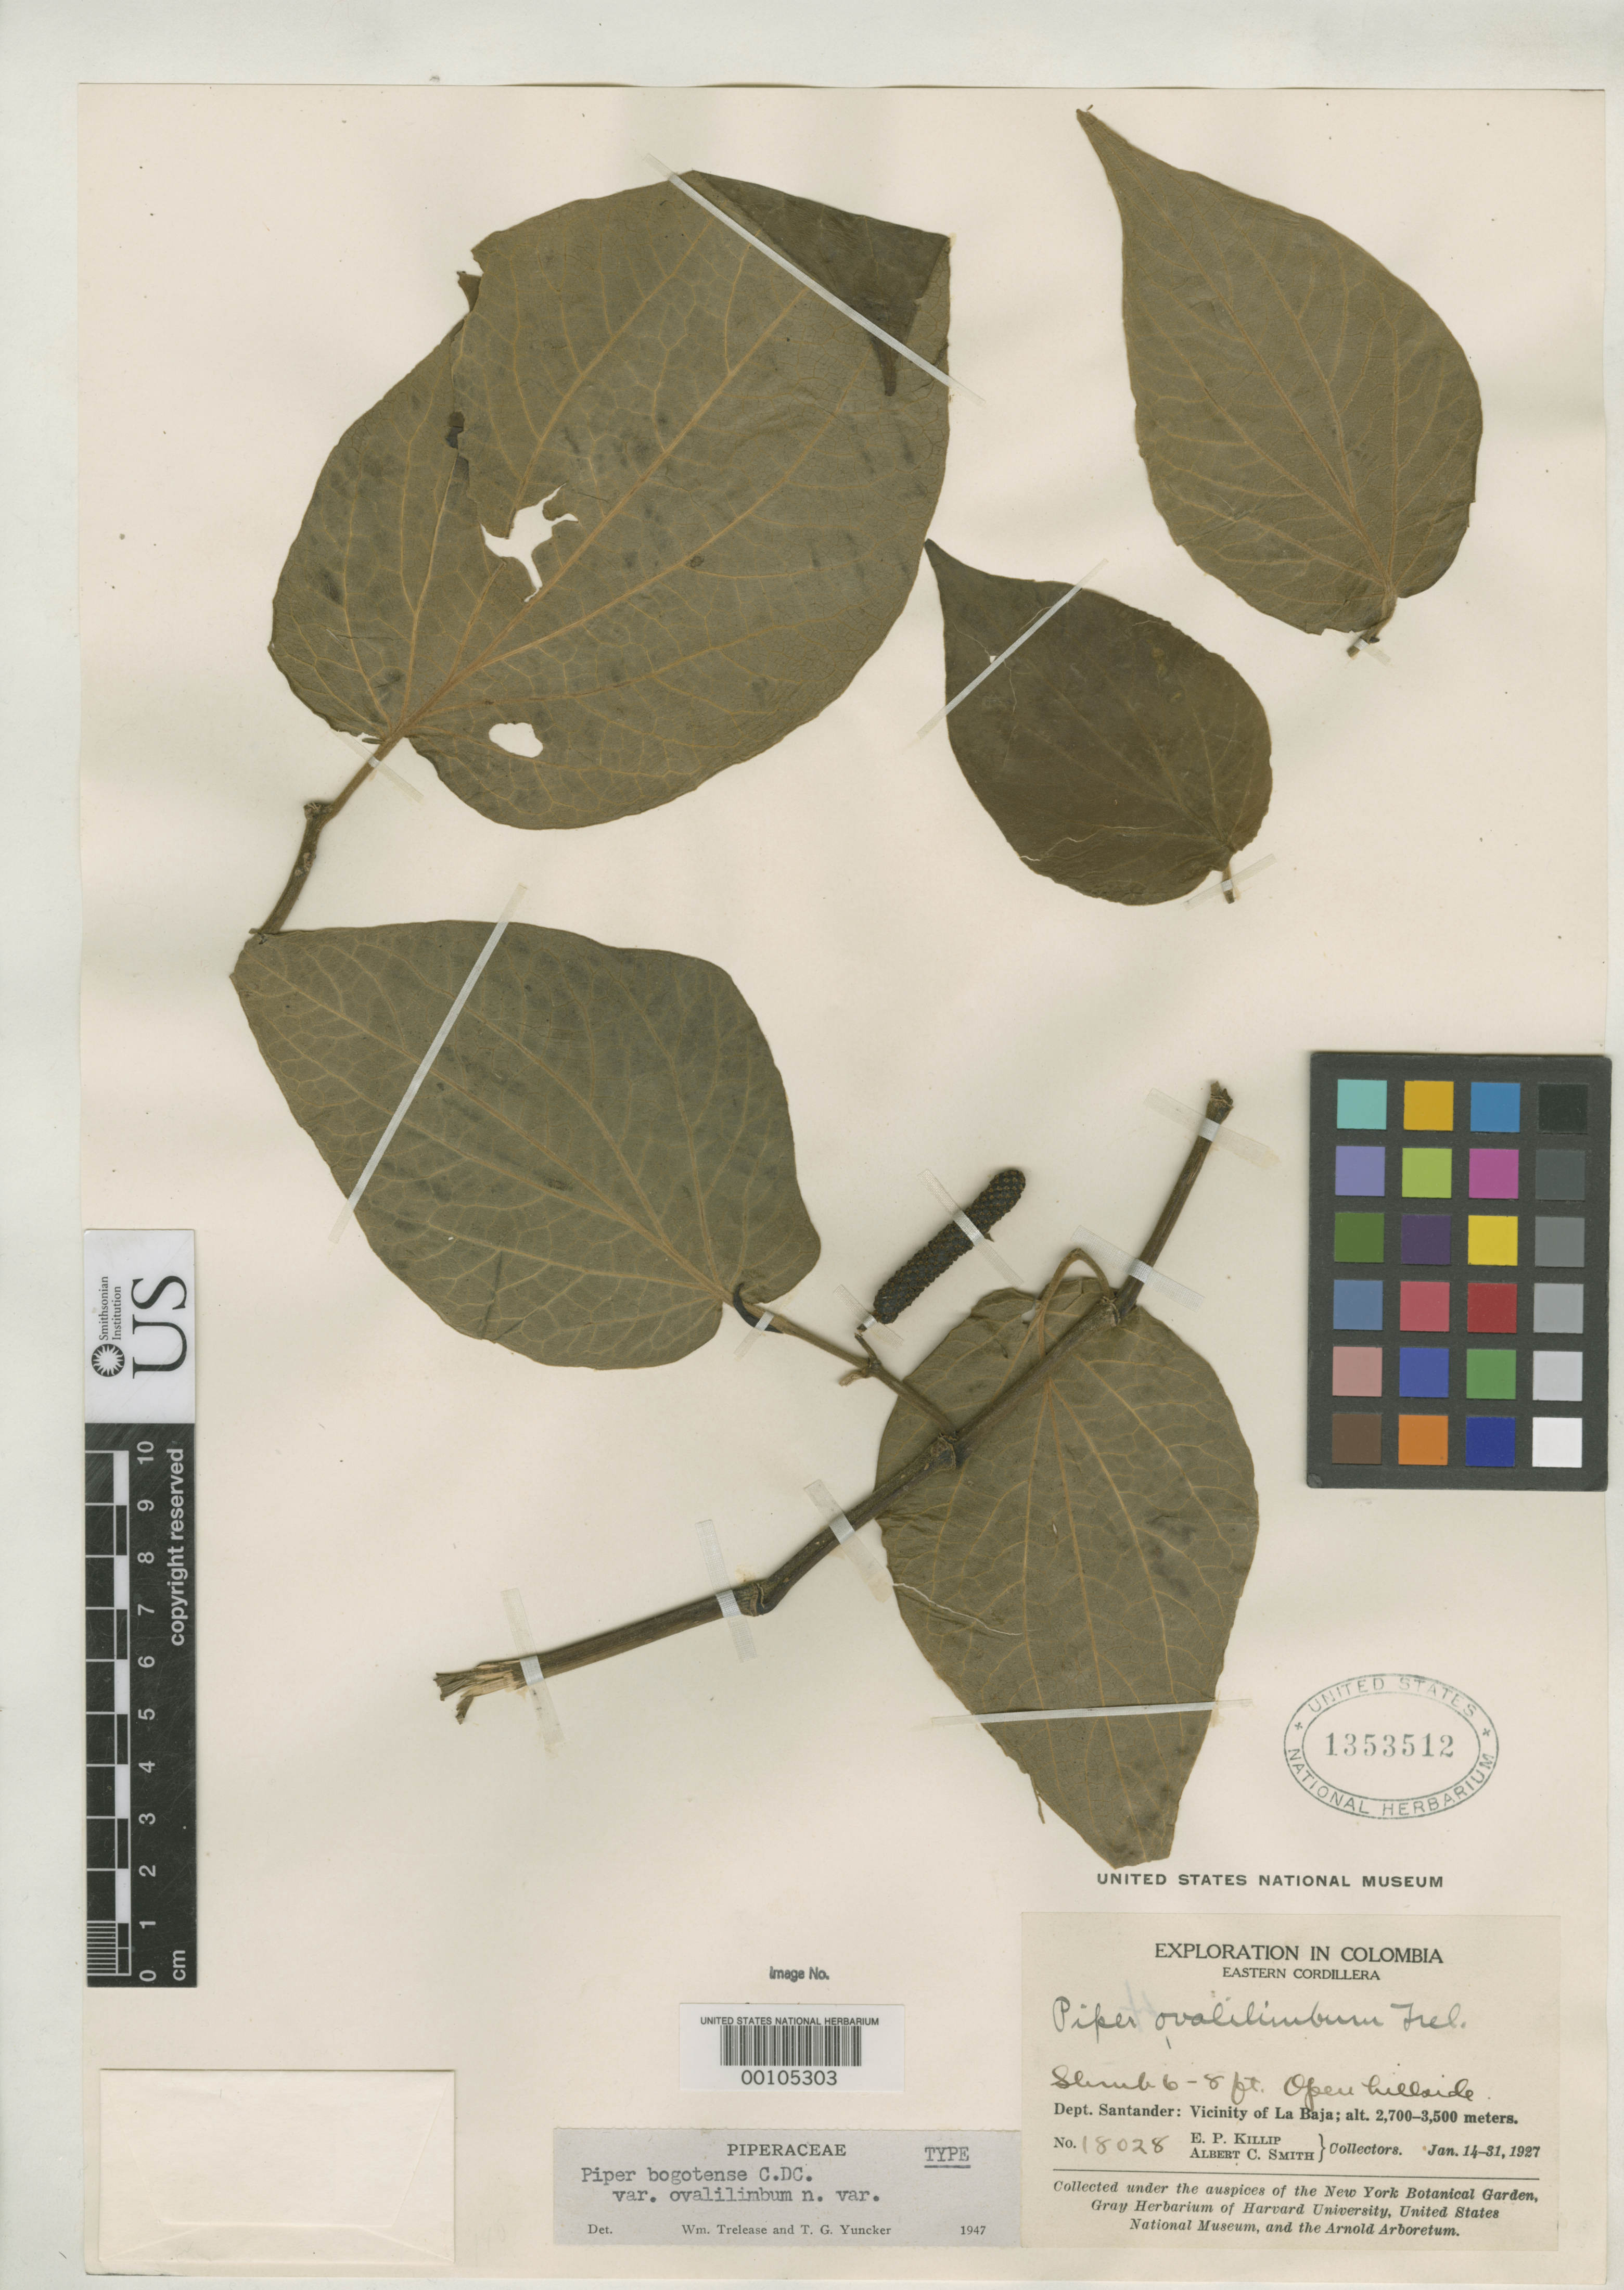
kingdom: Plantae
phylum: Tracheophyta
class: Magnoliopsida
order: Piperales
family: Piperaceae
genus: Piper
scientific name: Piper bogotense var. ovalilimbum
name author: Trel. & Yunck.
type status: Holotype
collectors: E. P. Killip & A. C. Smith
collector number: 18028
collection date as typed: Jan 1927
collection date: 1927-01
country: Colombia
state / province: Santander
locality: Near La Baja.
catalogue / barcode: US 1353512